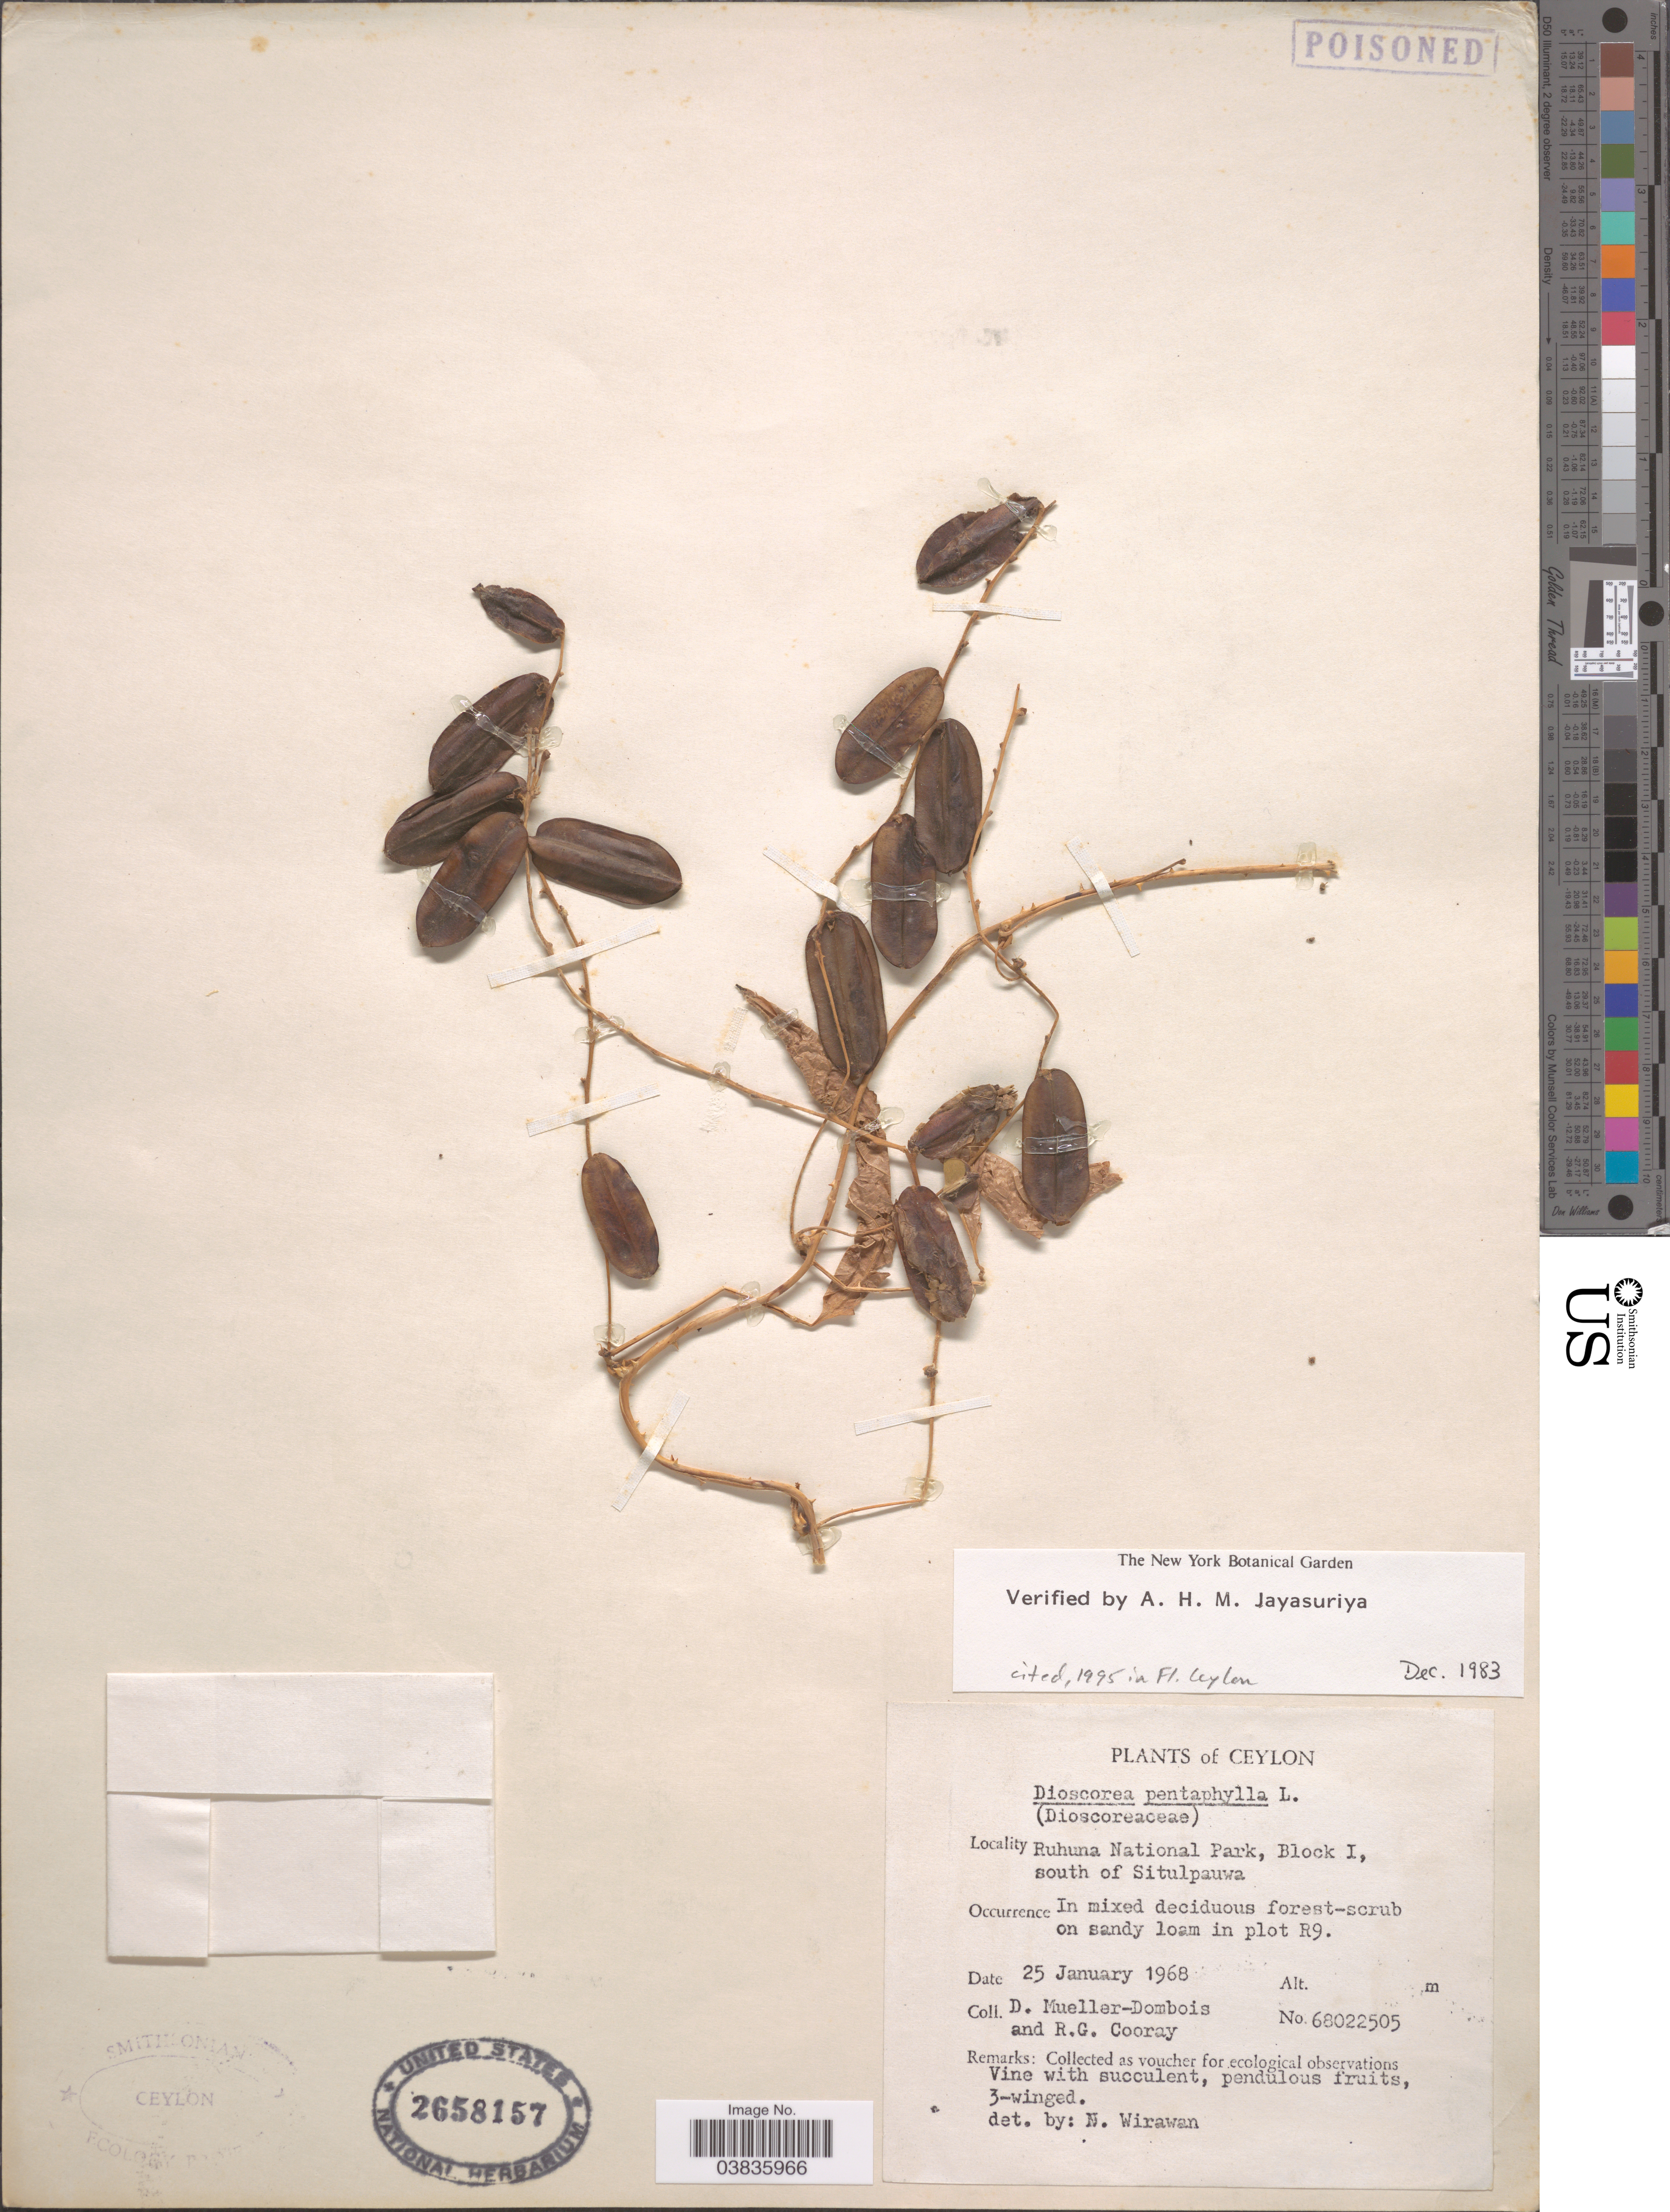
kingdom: Plantae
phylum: Tracheophyta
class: Liliopsida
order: Dioscoreales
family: Dioscoreaceae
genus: Dioscorea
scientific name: Dioscorea pentaphylla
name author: L.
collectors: D. Mueller-Dombois & R. Cooray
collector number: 68022505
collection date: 1968-01-25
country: Sri Lanka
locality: Ceylon. Ruhuna National Park, Block I, south of Situlpauwa. In mixed deciduous forest-scrub on sandy loam in plot R9.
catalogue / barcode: US 2658157